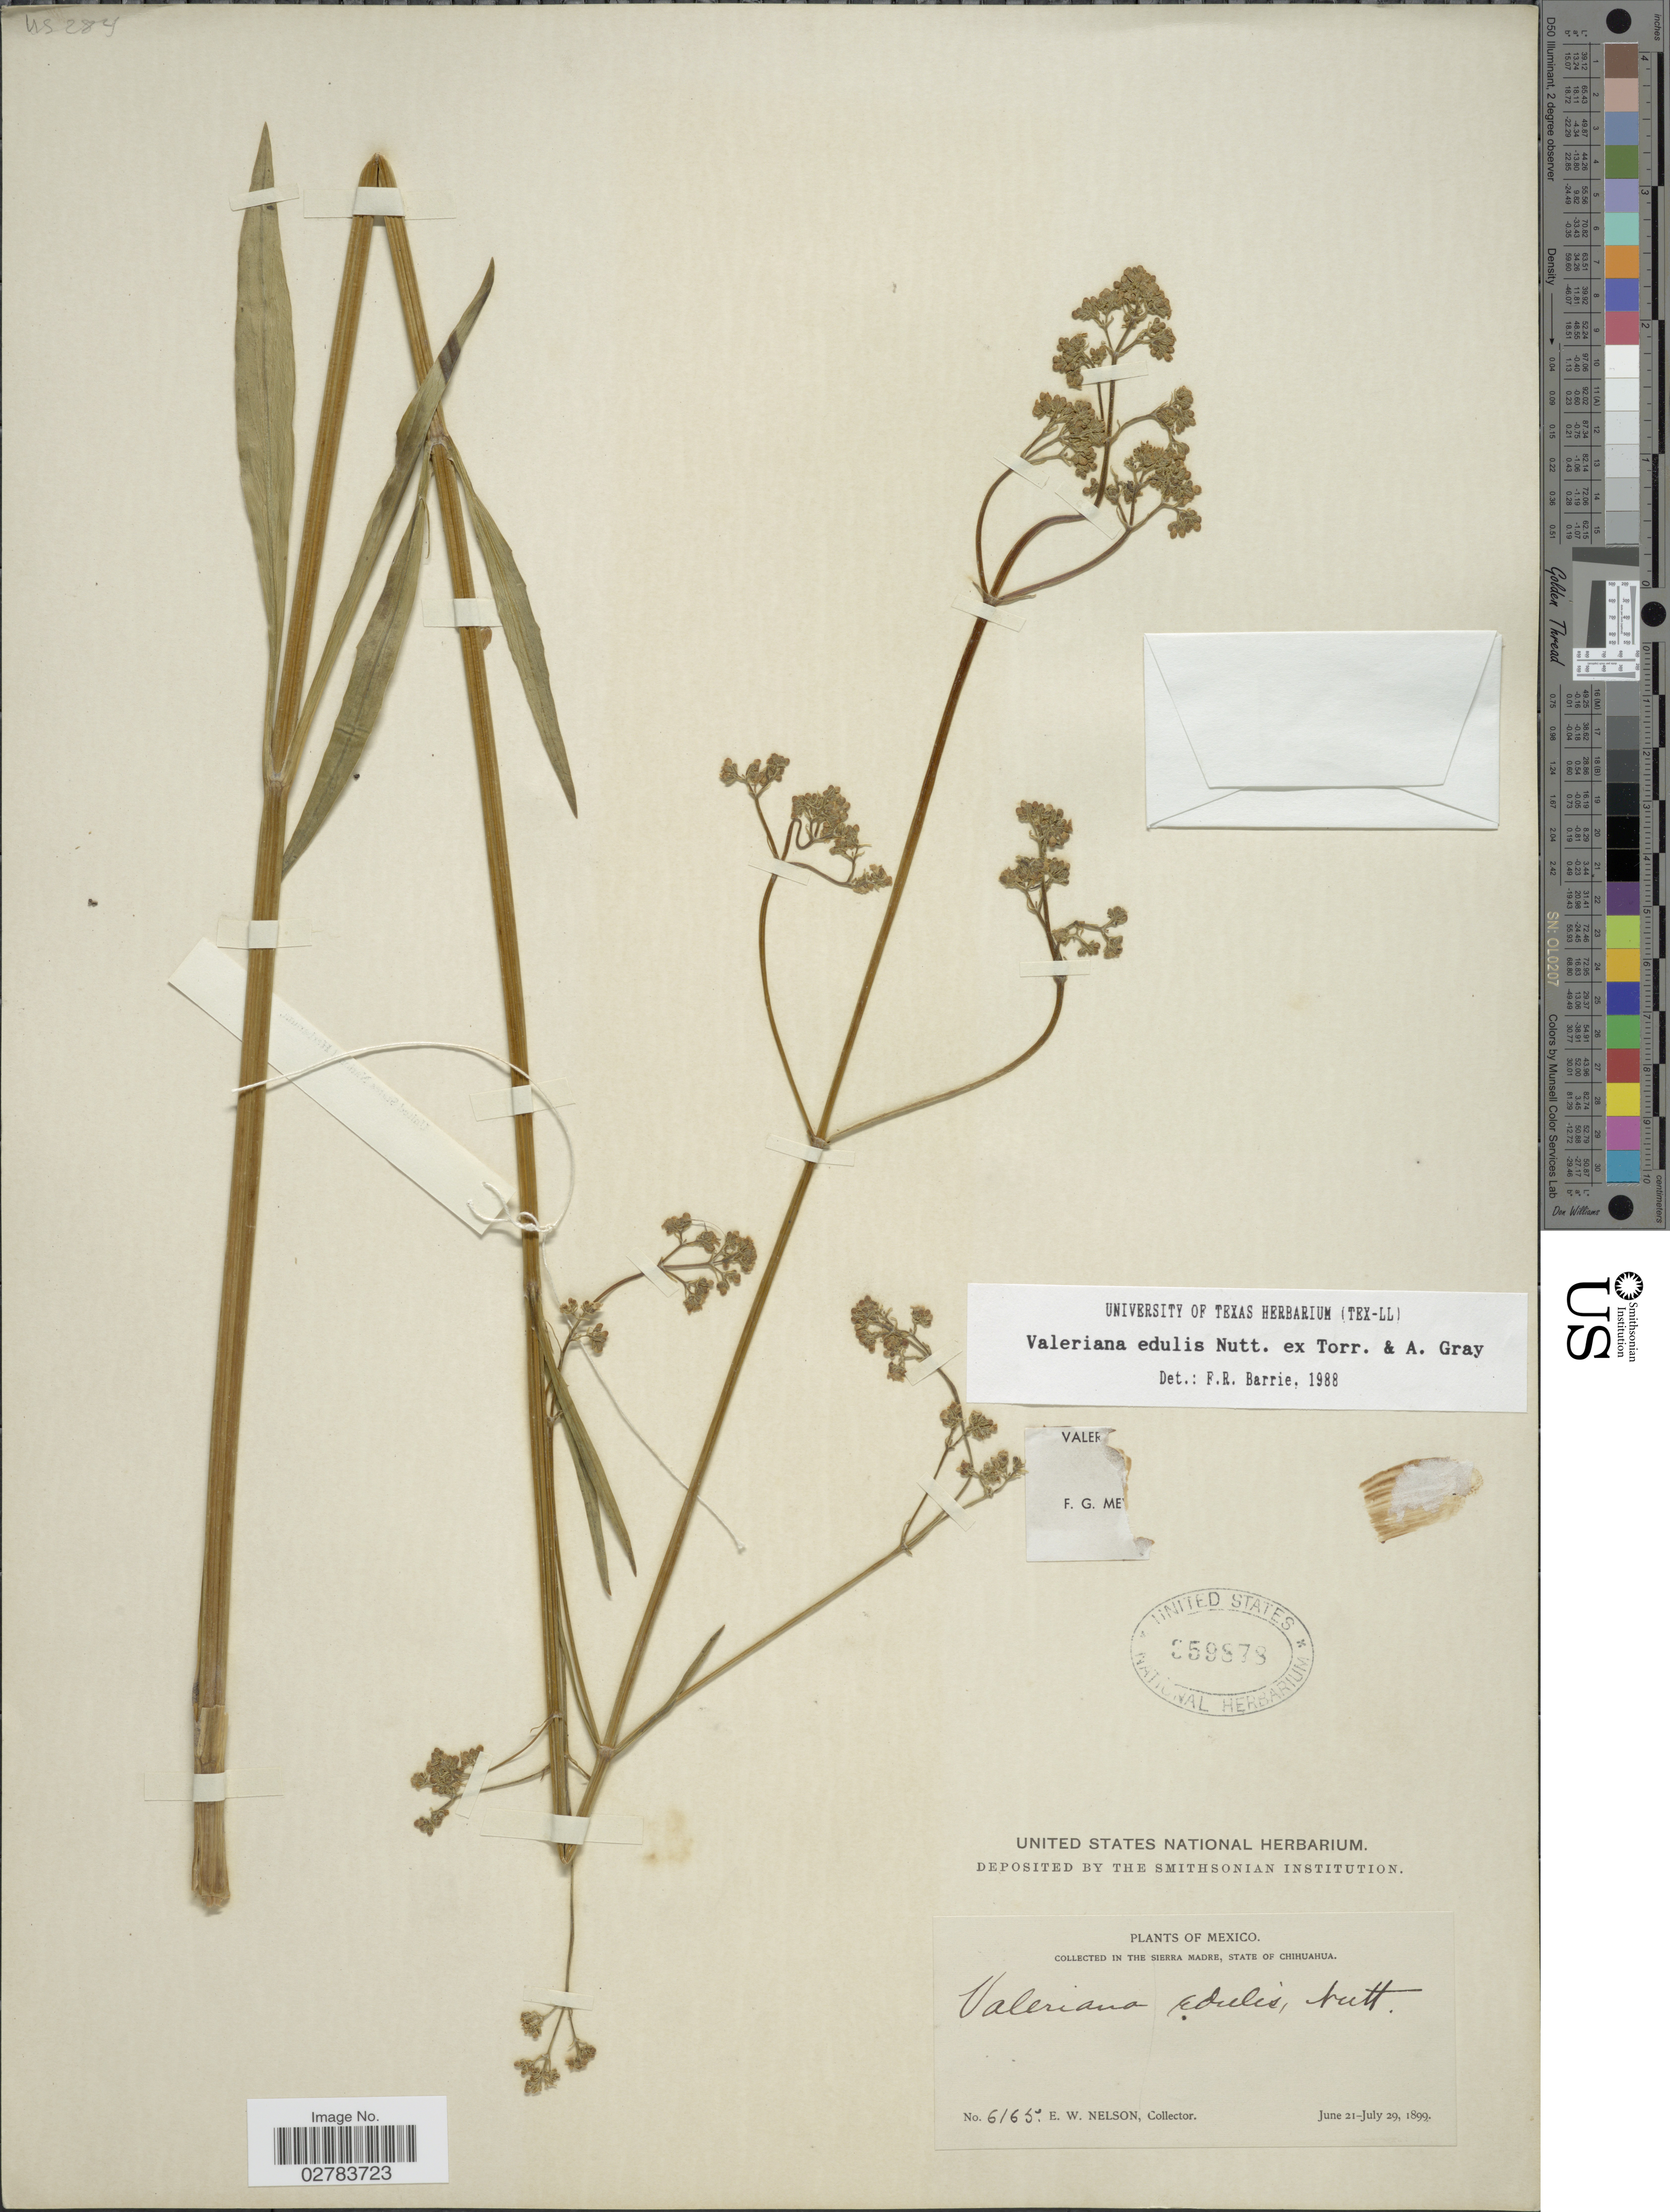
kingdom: Plantae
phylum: Tracheophyta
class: Magnoliopsida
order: Dipsacales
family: Caprifoliaceae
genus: Valeriana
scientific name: Valeriana edulis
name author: Nutt.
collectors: E. W. Nelson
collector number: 6165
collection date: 1899-06-21/1899-07-29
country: Mexico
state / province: Chihuahua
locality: In the Sierra Madre.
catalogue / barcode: US 359878